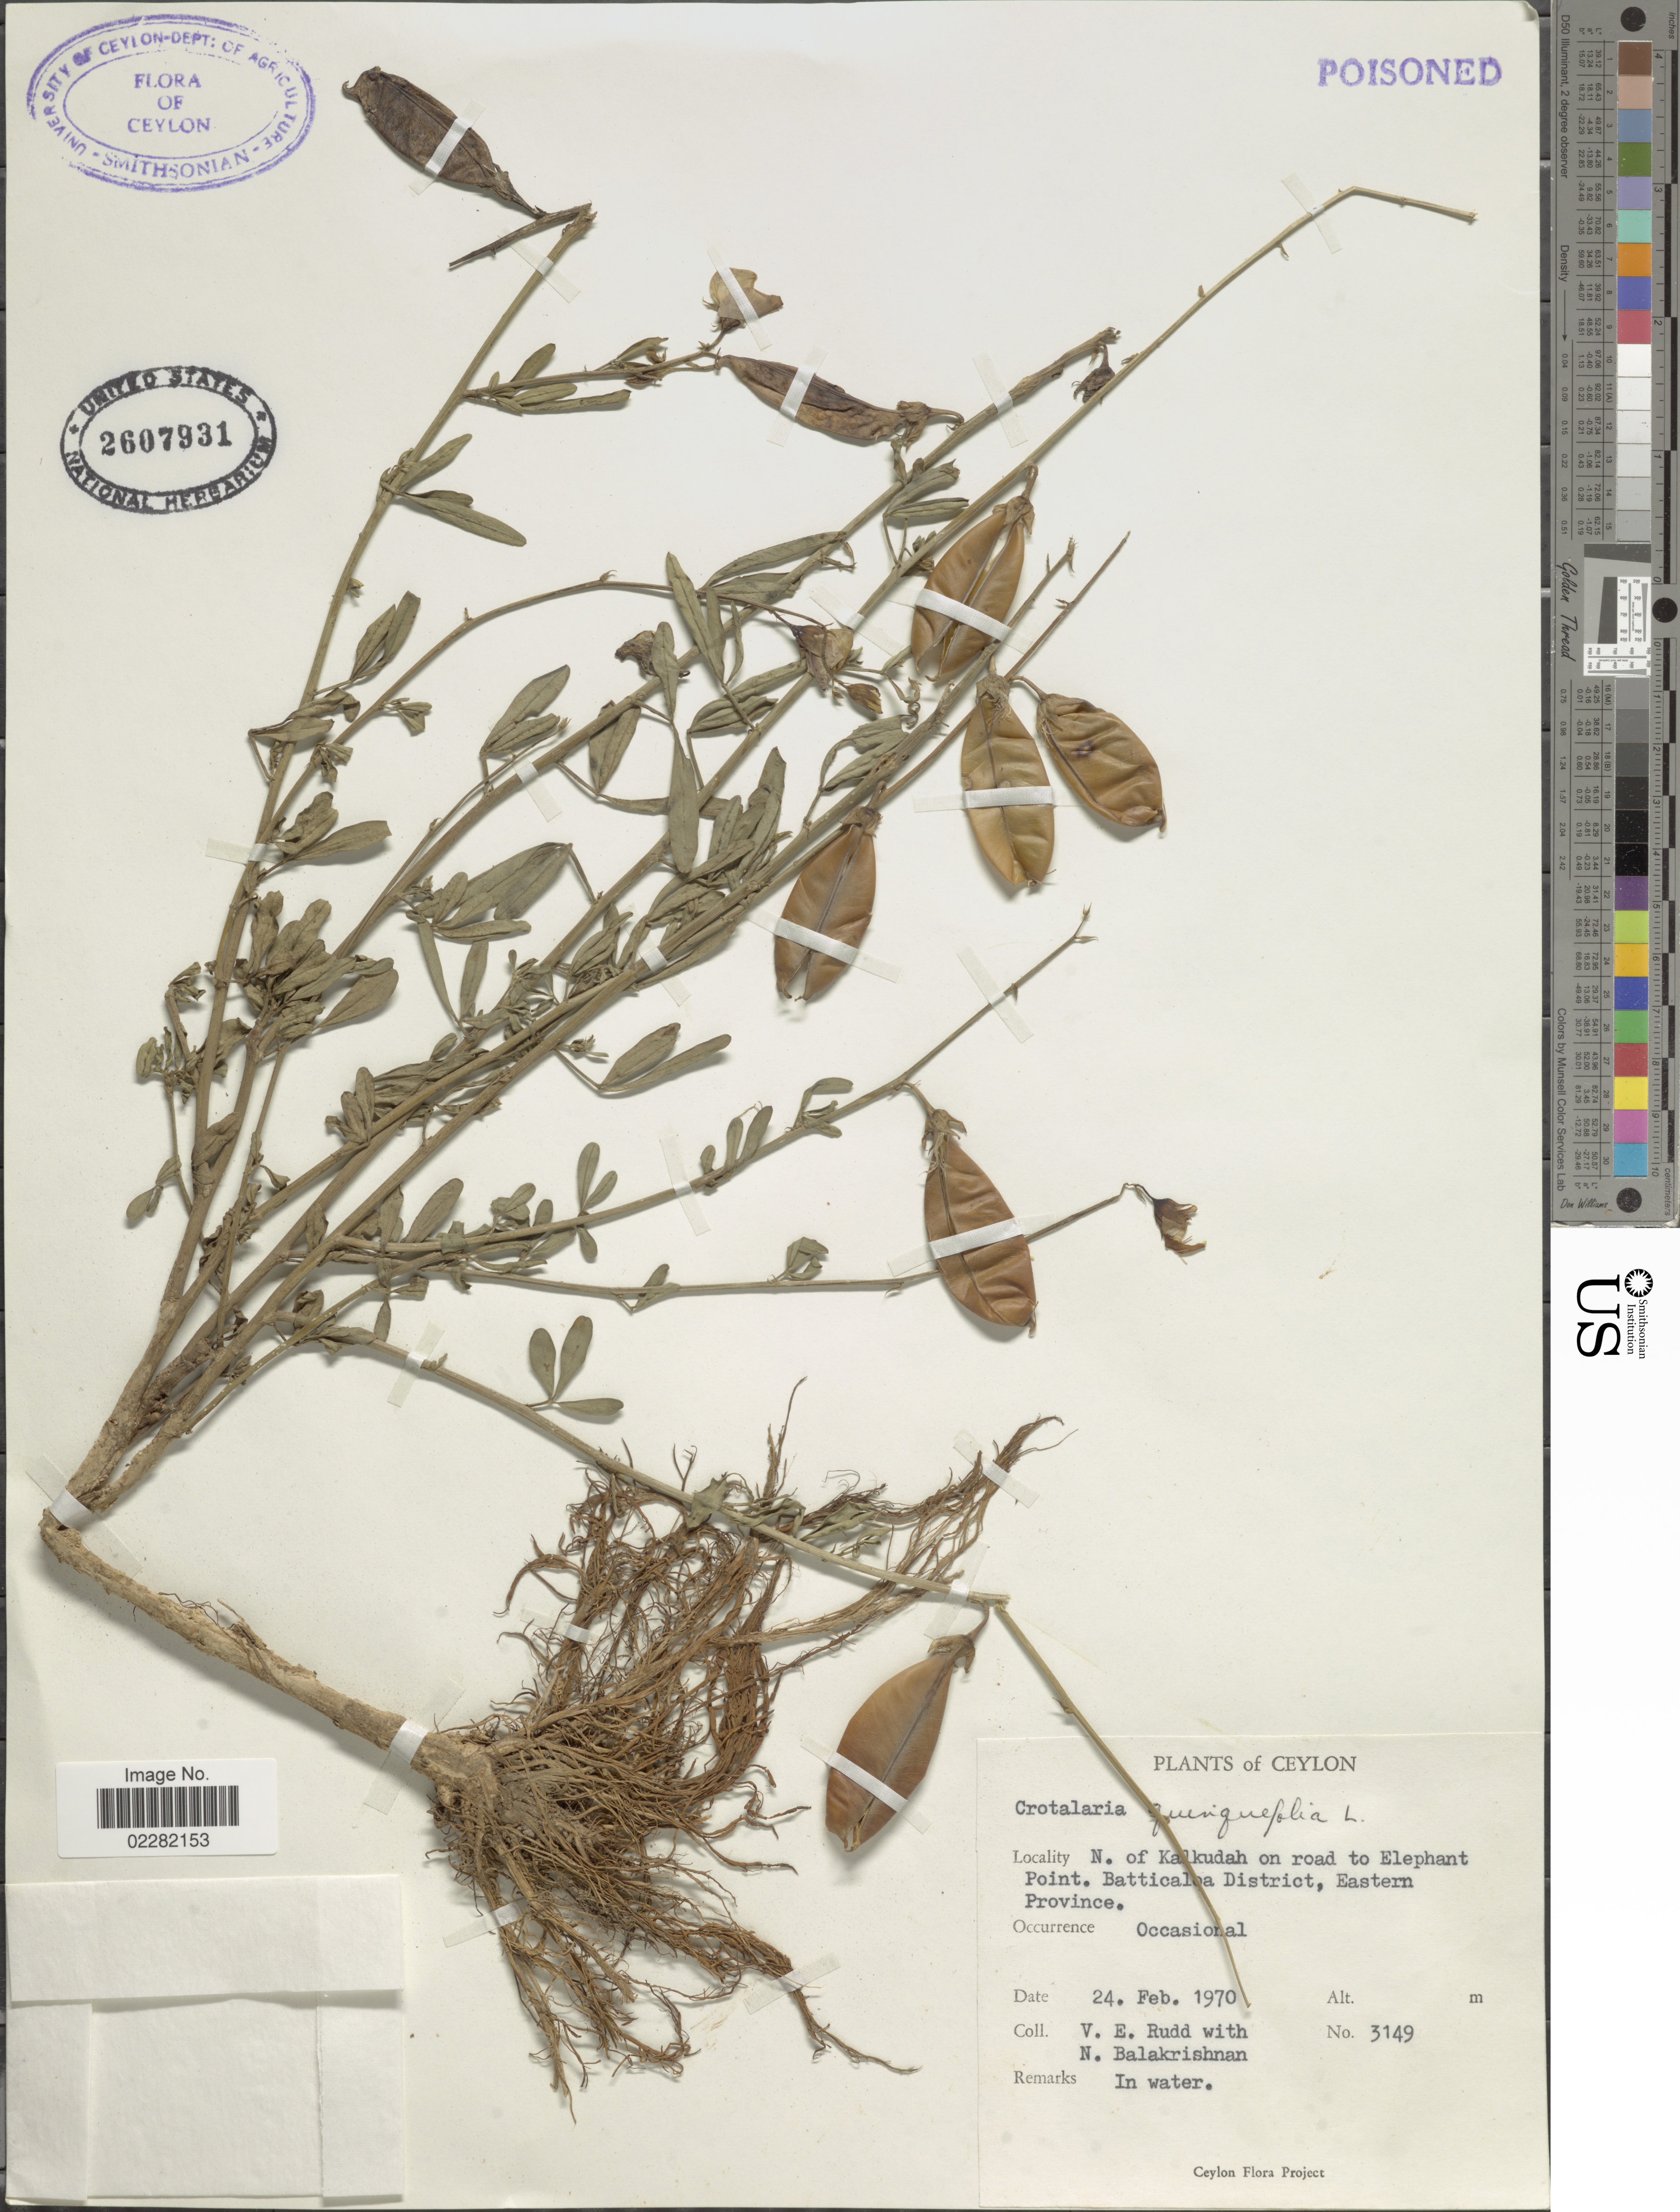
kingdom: Plantae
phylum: Tracheophyta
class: Magnoliopsida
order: Fabales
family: Fabaceae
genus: Crotalaria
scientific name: Crotalaria quinquefolia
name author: L.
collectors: V. E. Rudd & N. Balakrishnan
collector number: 3149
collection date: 1970-02-24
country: Sri Lanka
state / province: Eastern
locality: Ceylon, N. of Kalkudah on road to Elephant Point. Batticaloa District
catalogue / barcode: US 2607931